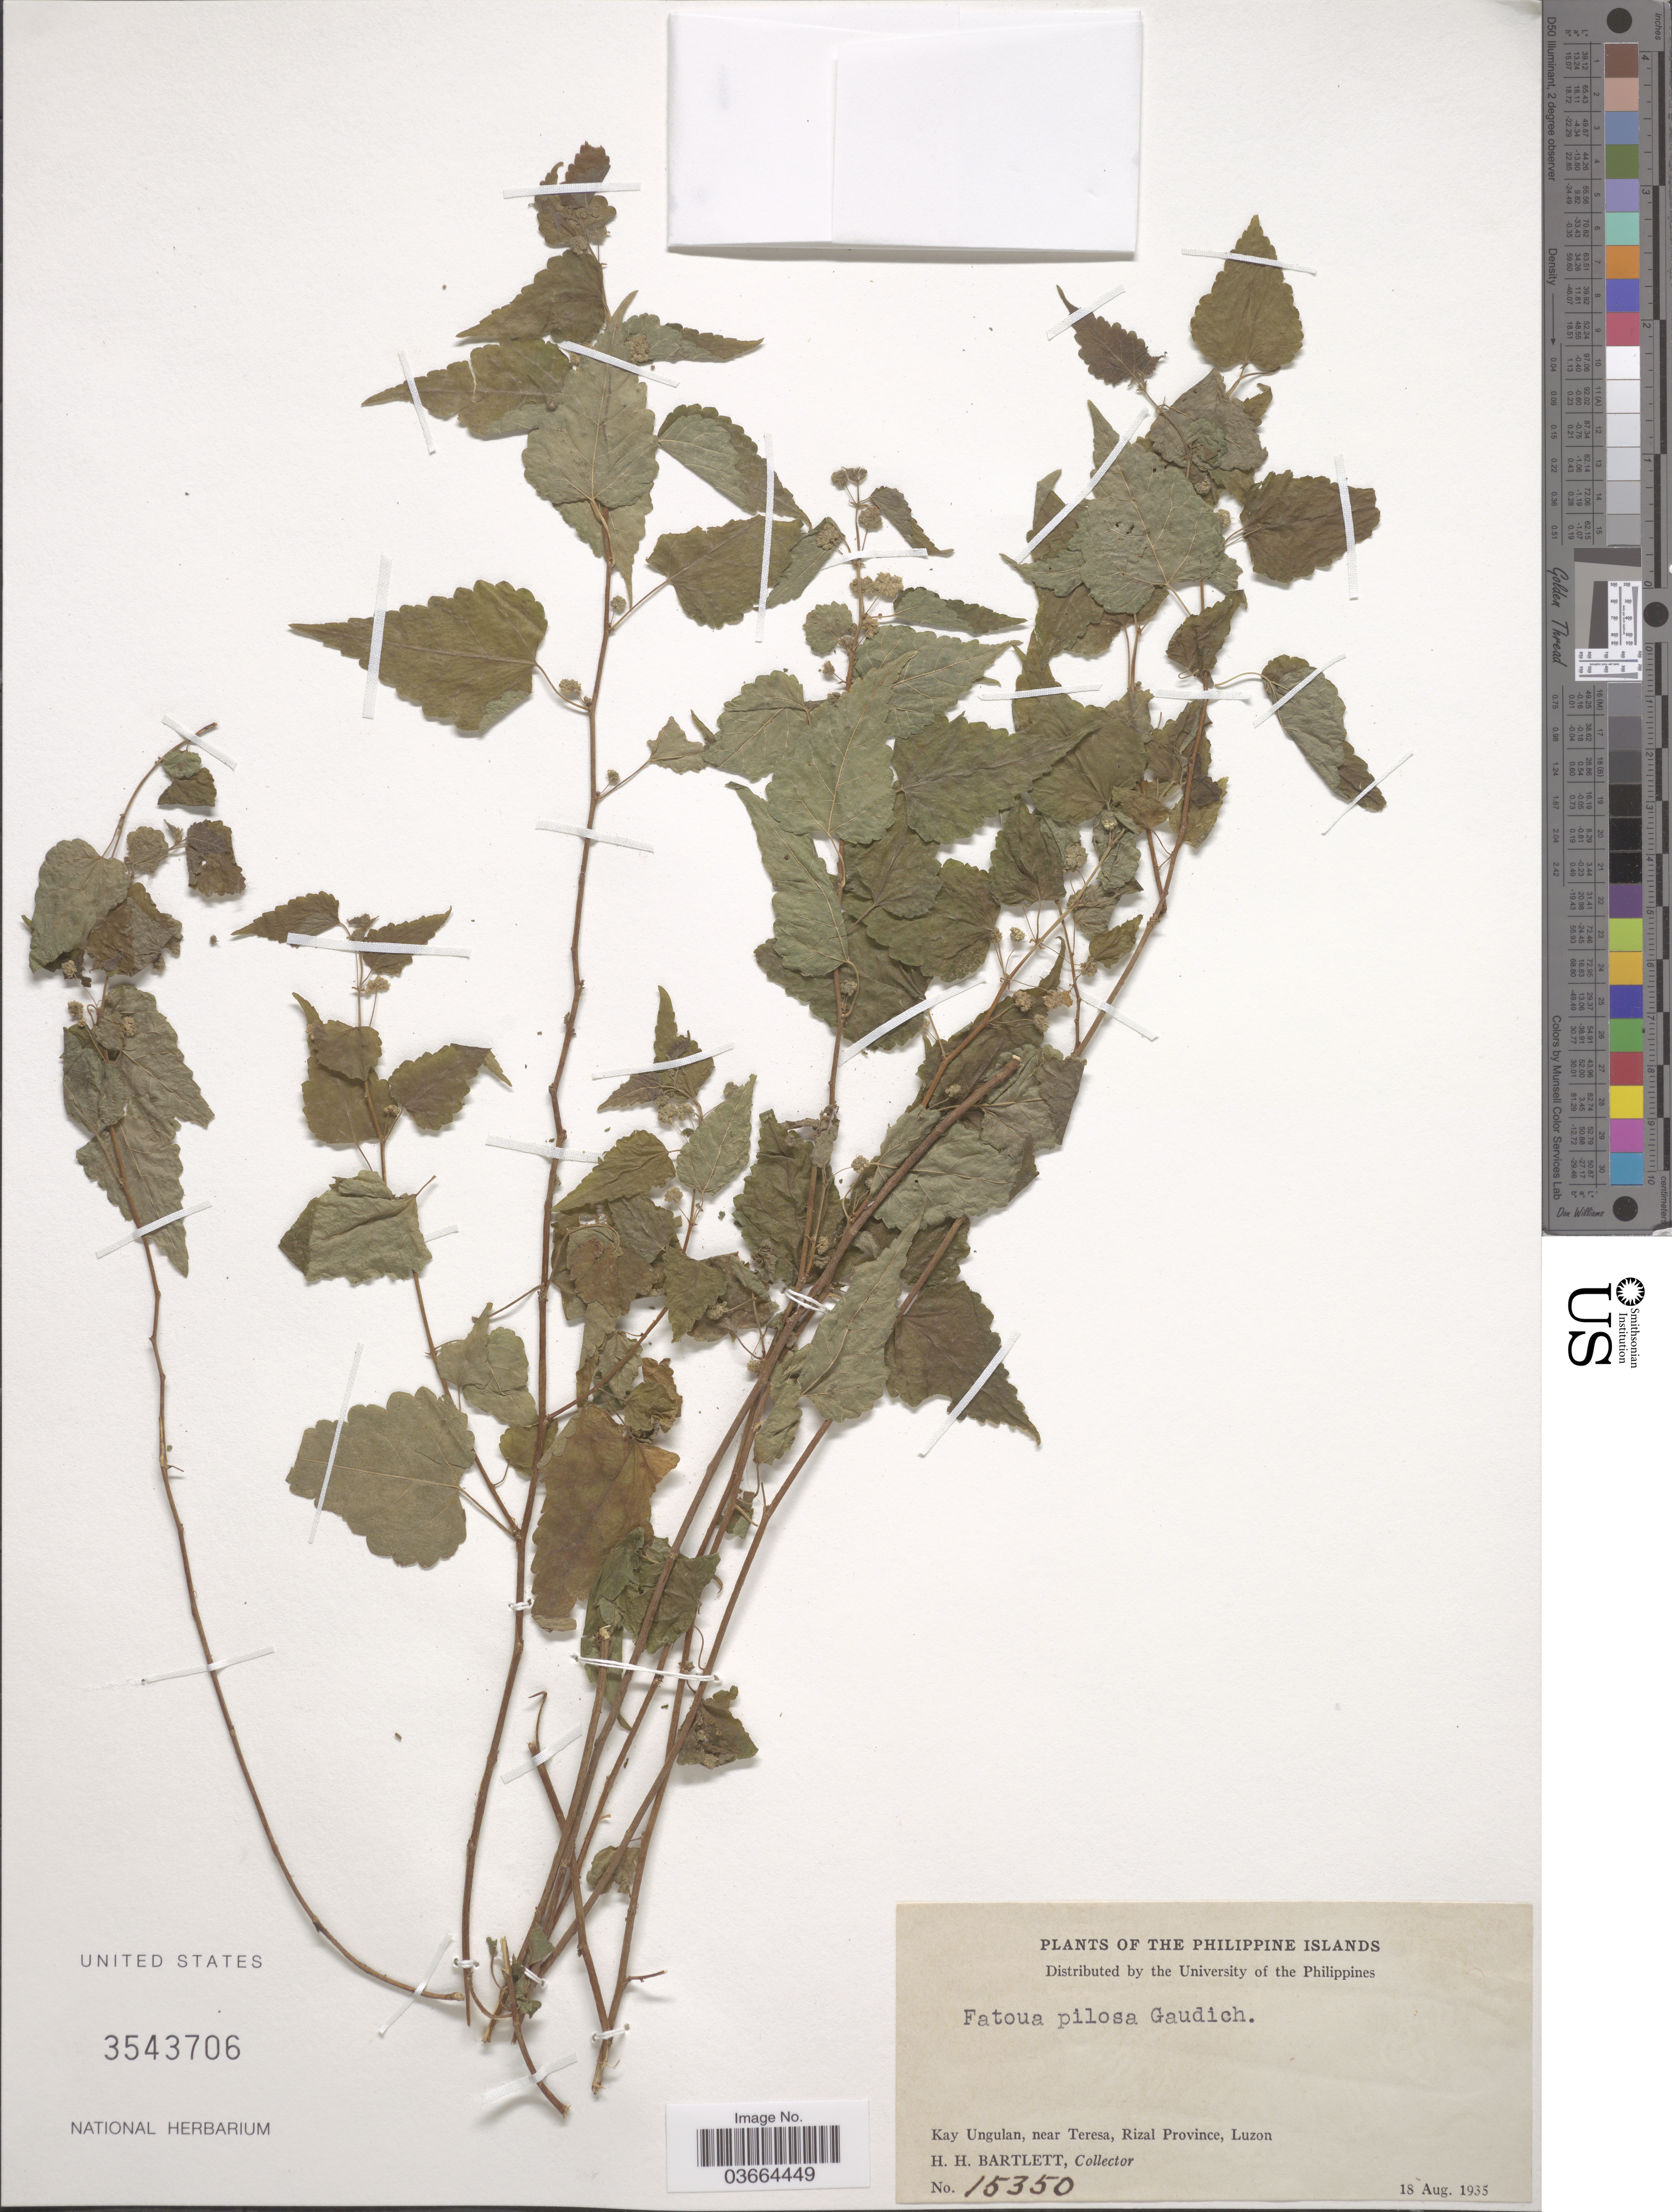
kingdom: Plantae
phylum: Tracheophyta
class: Magnoliopsida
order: Rosales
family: Moraceae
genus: Fatoua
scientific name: Fatoua pilosa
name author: Gaudich.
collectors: H. H. Bartlett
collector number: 15350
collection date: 1935-08-18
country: Philippines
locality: Kay Ungulan, near Teresa, Rizal Province, Luzon.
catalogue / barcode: US 3543706